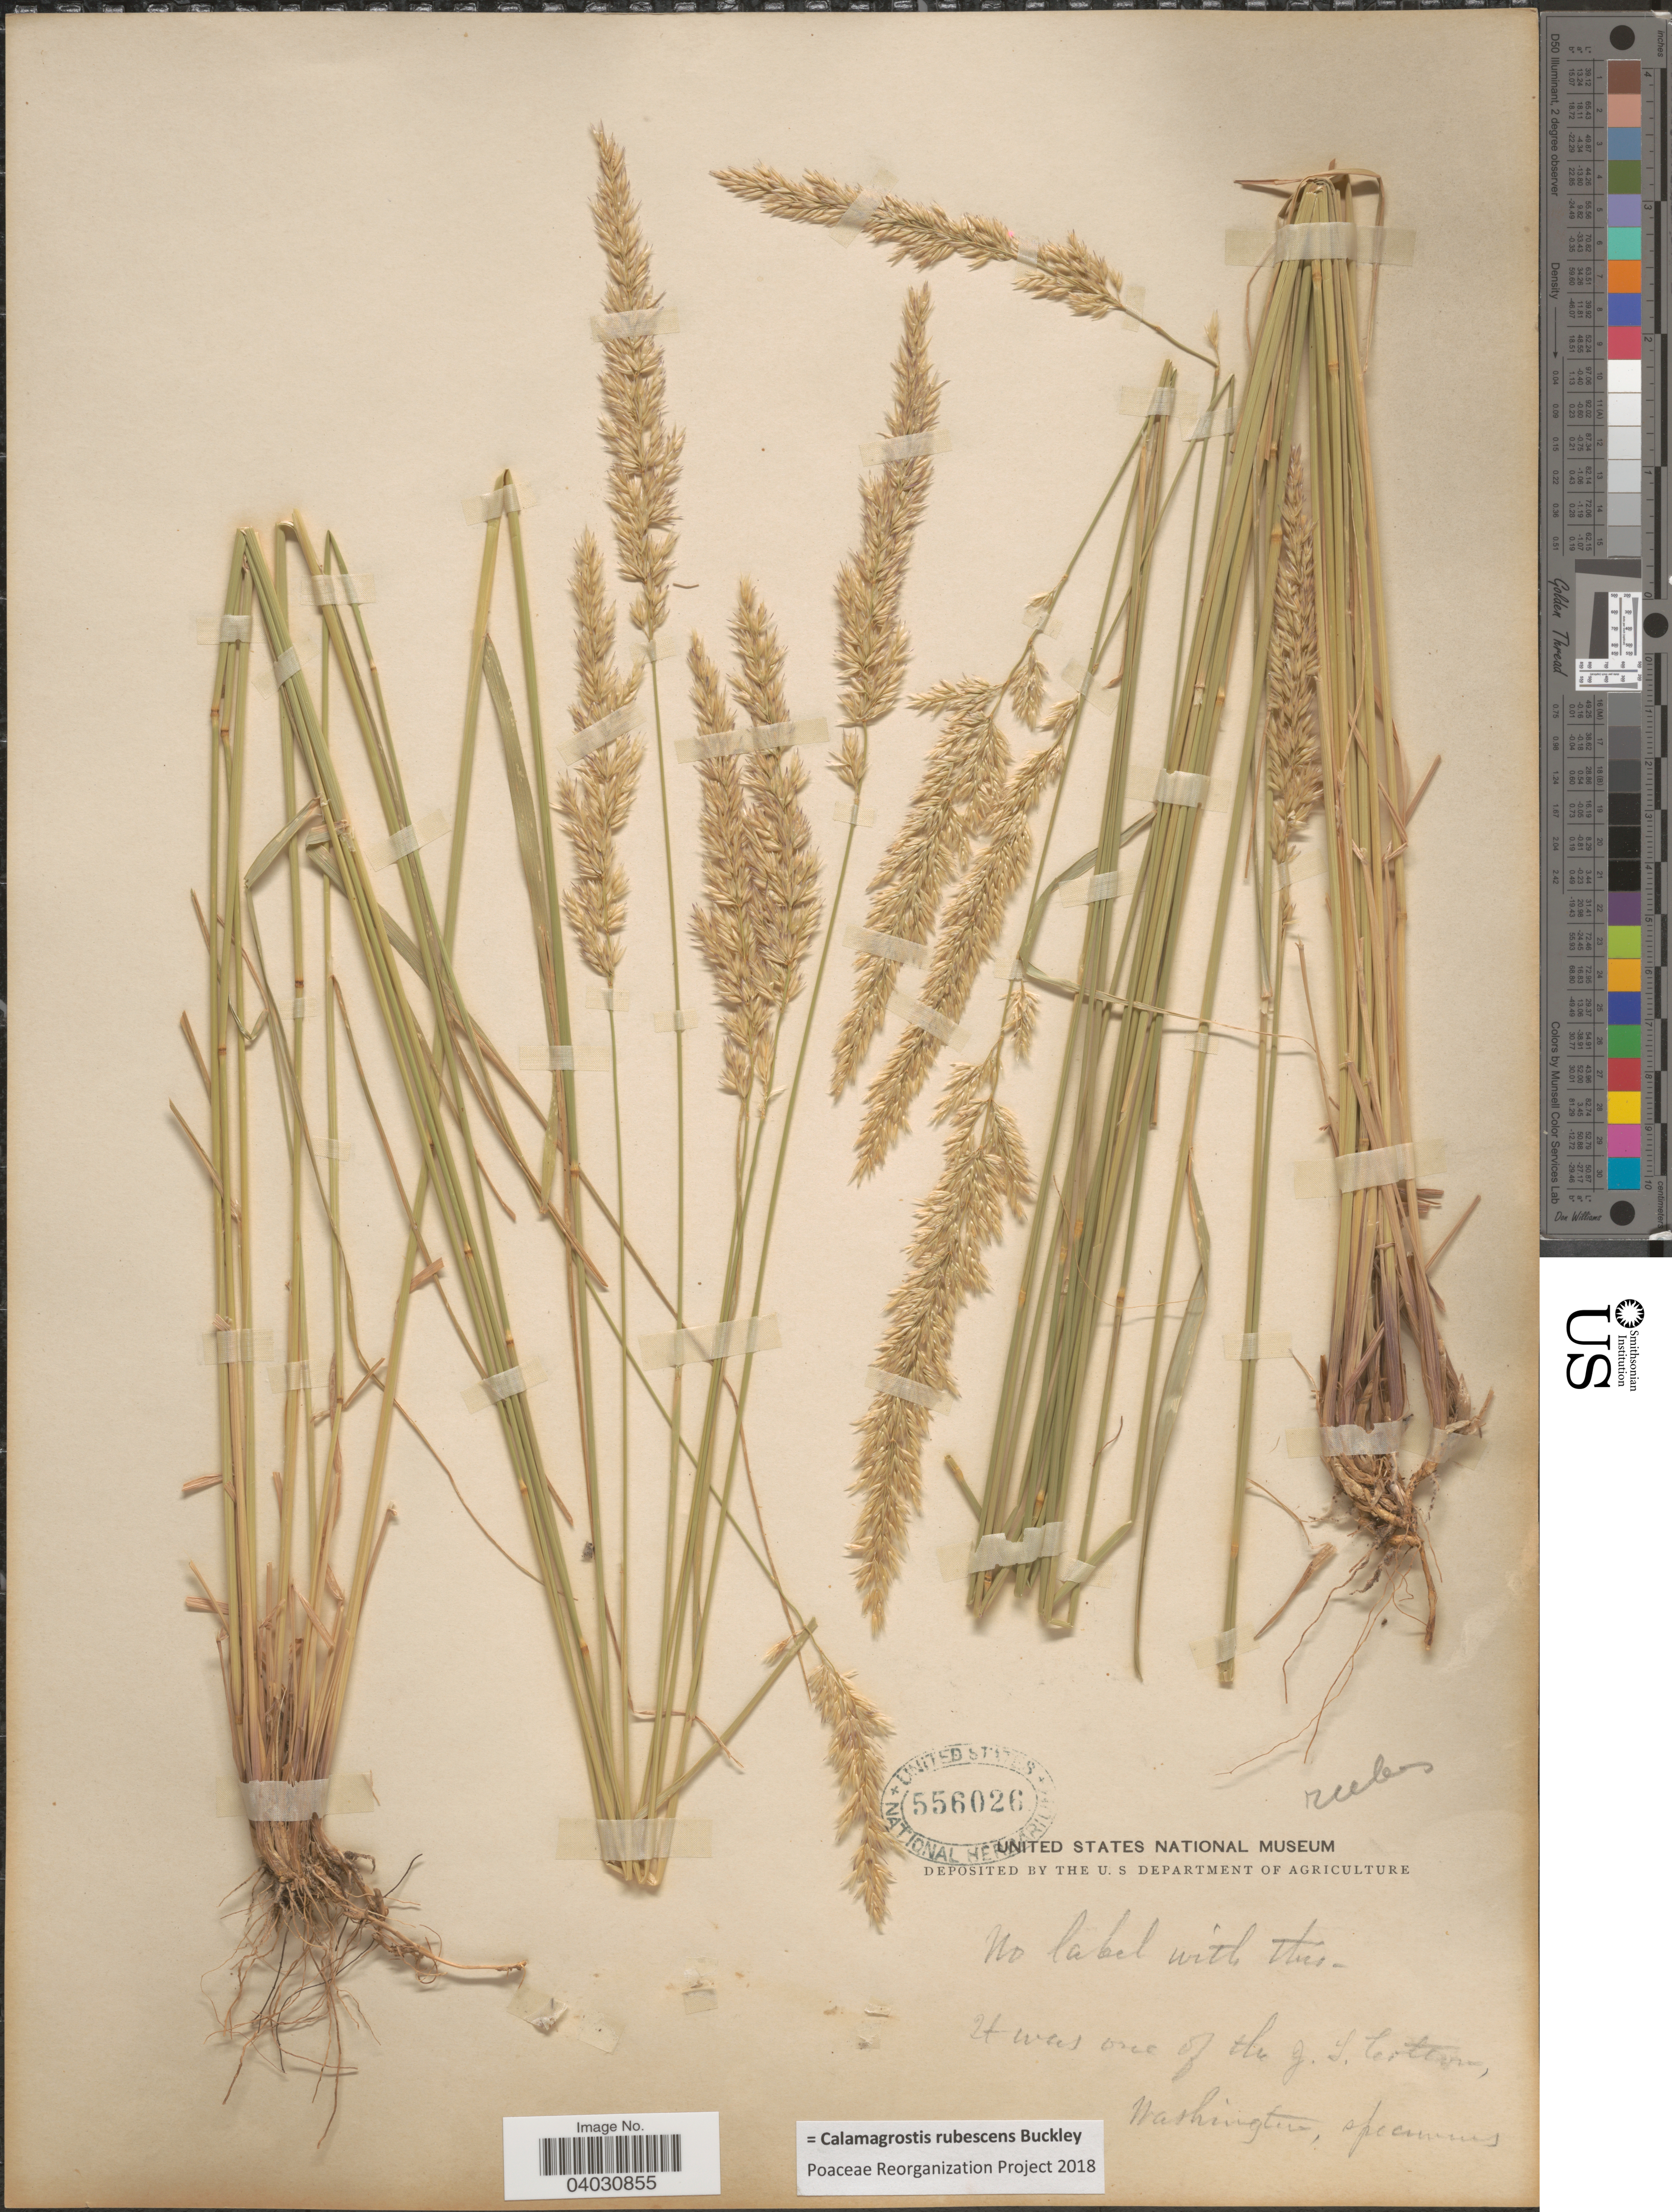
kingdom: Plantae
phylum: Tracheophyta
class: Liliopsida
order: Poales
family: Poaceae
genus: Calamagrostis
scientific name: Calamagrostis rubescens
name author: Buckley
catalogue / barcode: US 556026